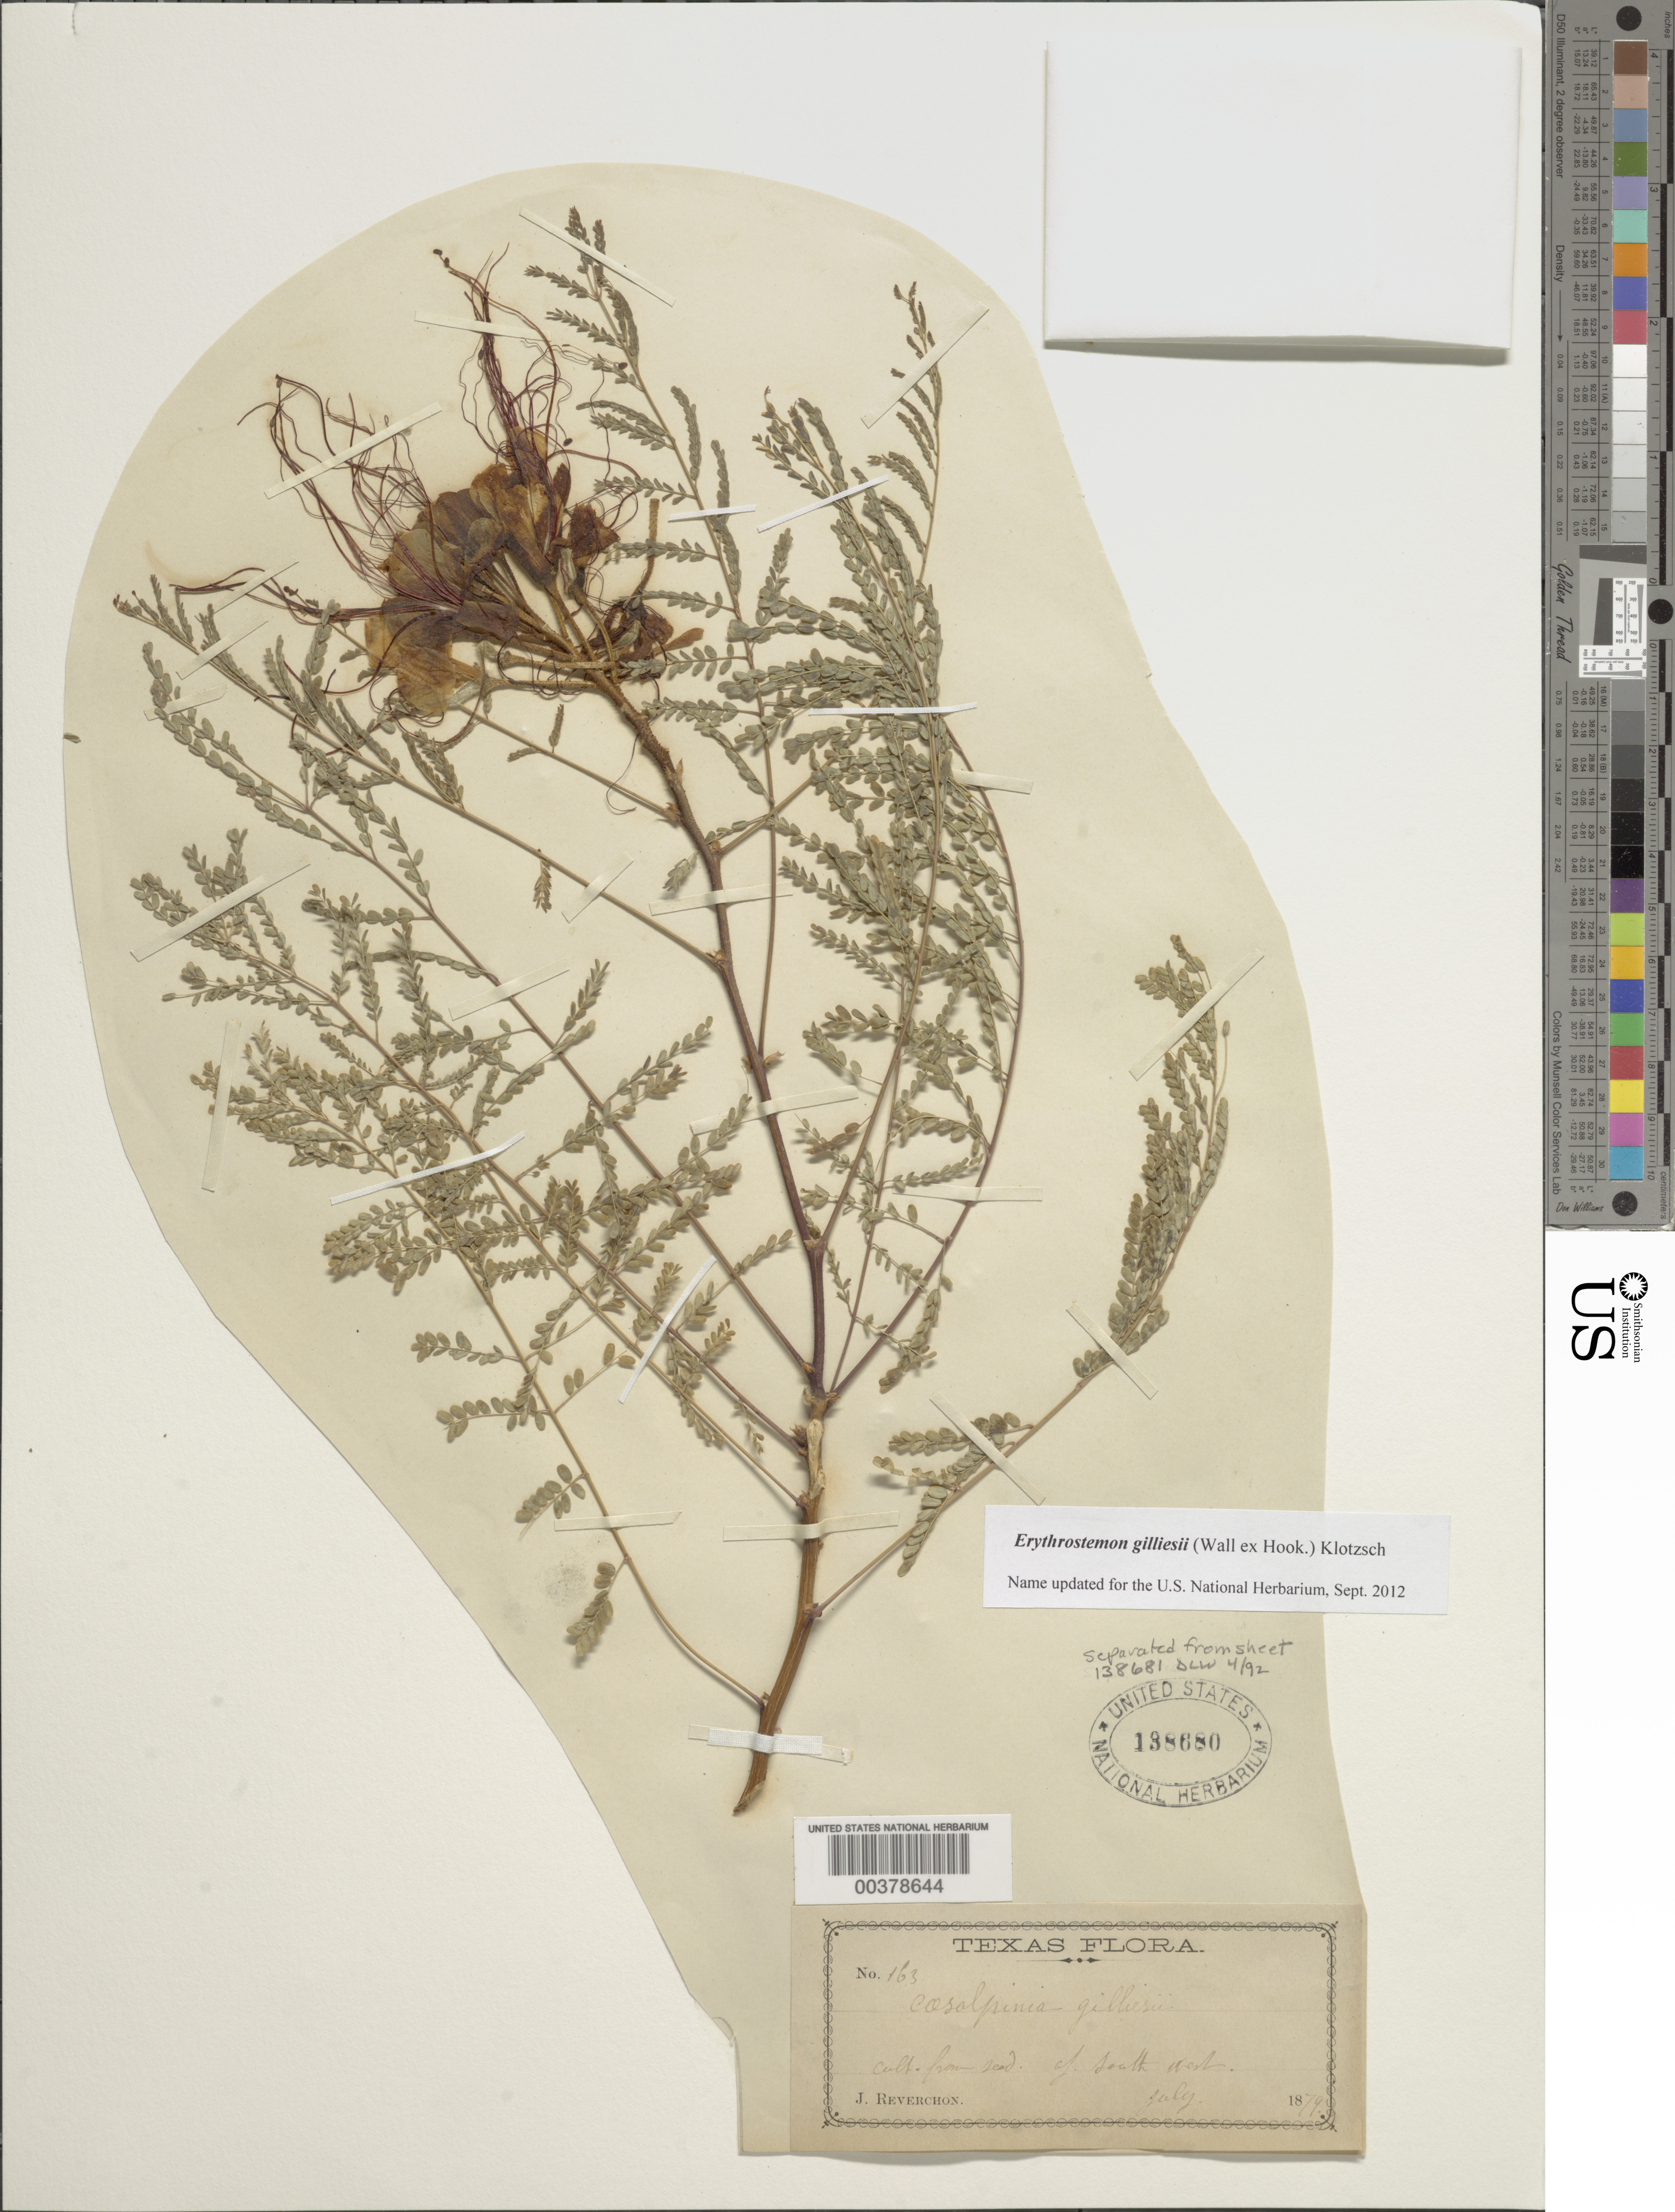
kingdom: Plantae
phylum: Tracheophyta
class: Magnoliopsida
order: Fabales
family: Fabaceae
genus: Erythrostemon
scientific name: Erythrostemon gilliesii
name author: (Hook.) Klotzsch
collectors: J. Reverchon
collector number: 163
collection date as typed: Jul 1879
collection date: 1879-07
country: United States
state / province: Texas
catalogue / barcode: US 138680